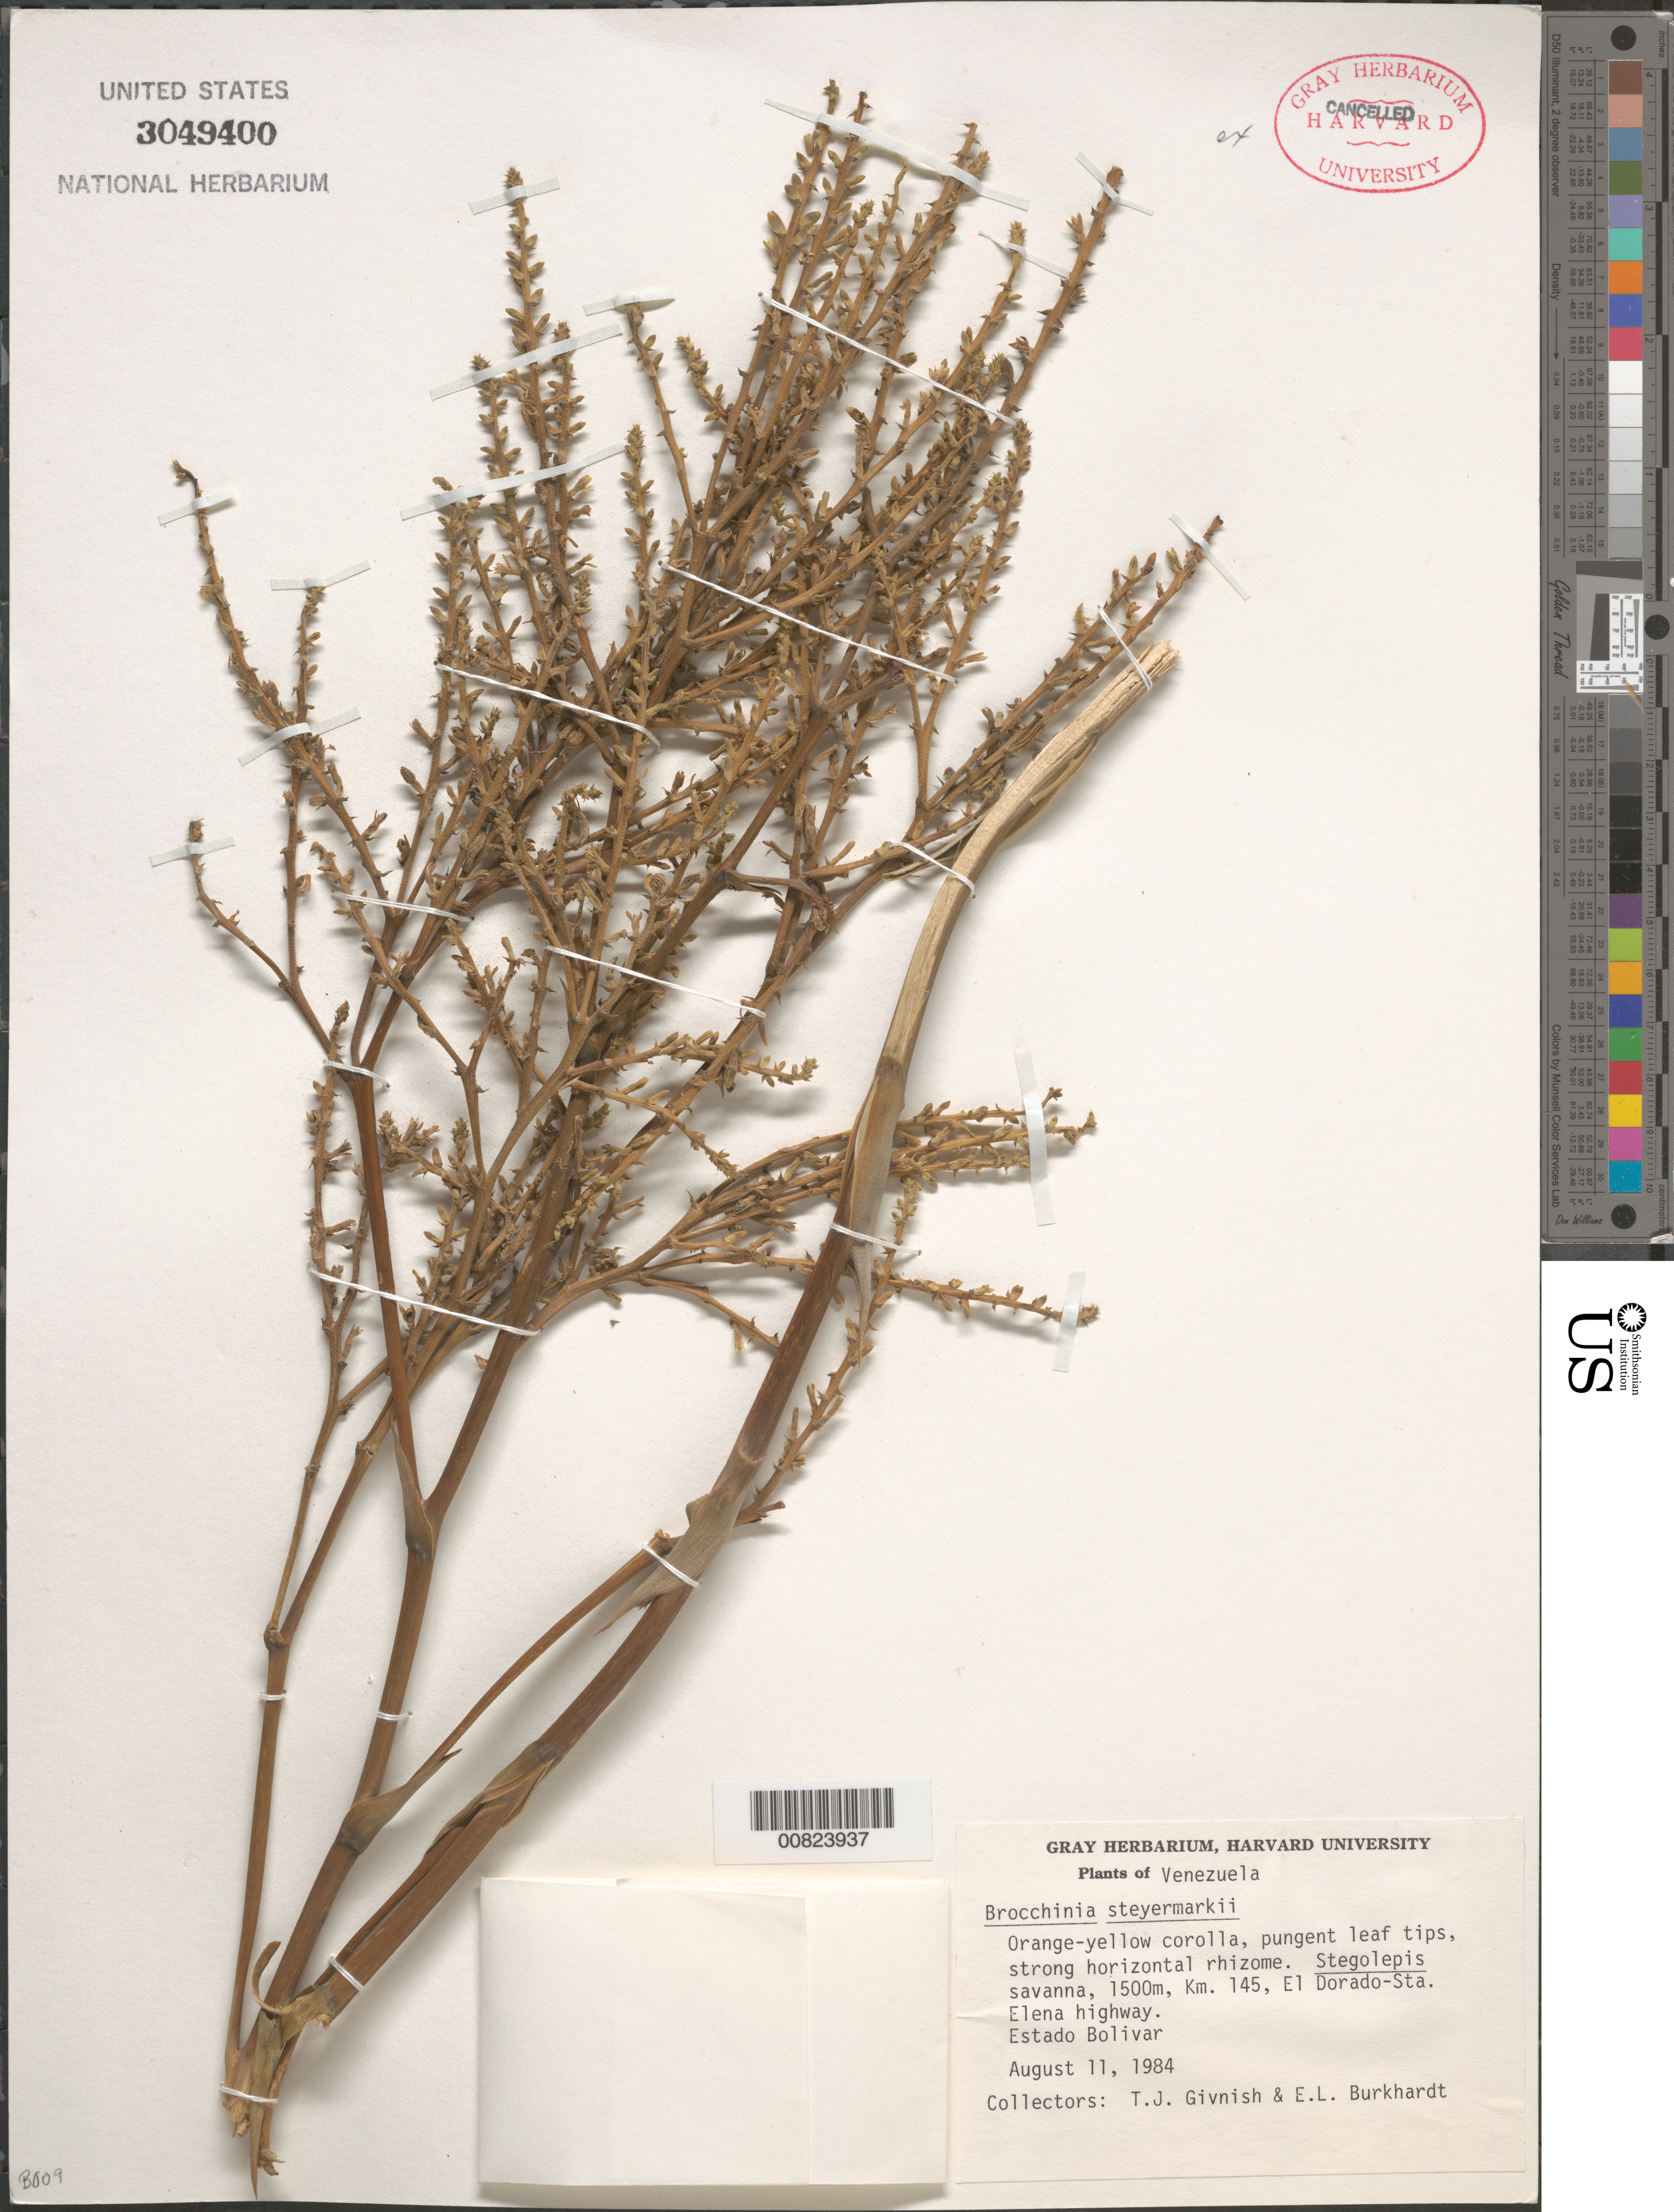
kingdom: Plantae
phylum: Tracheophyta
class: Liliopsida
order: Poales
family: Bromeliaceae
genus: Brocchinia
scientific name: Brocchinia steyermarkii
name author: L.B. Sm.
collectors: T. J. Givnish & E. Burkhardt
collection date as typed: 11-Aug-84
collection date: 1984-08-11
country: Venezuela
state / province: Bolívar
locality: El Dorado to Santa Elena highway, km 145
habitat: Stegolepsis savanna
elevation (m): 1500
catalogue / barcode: US 3049400